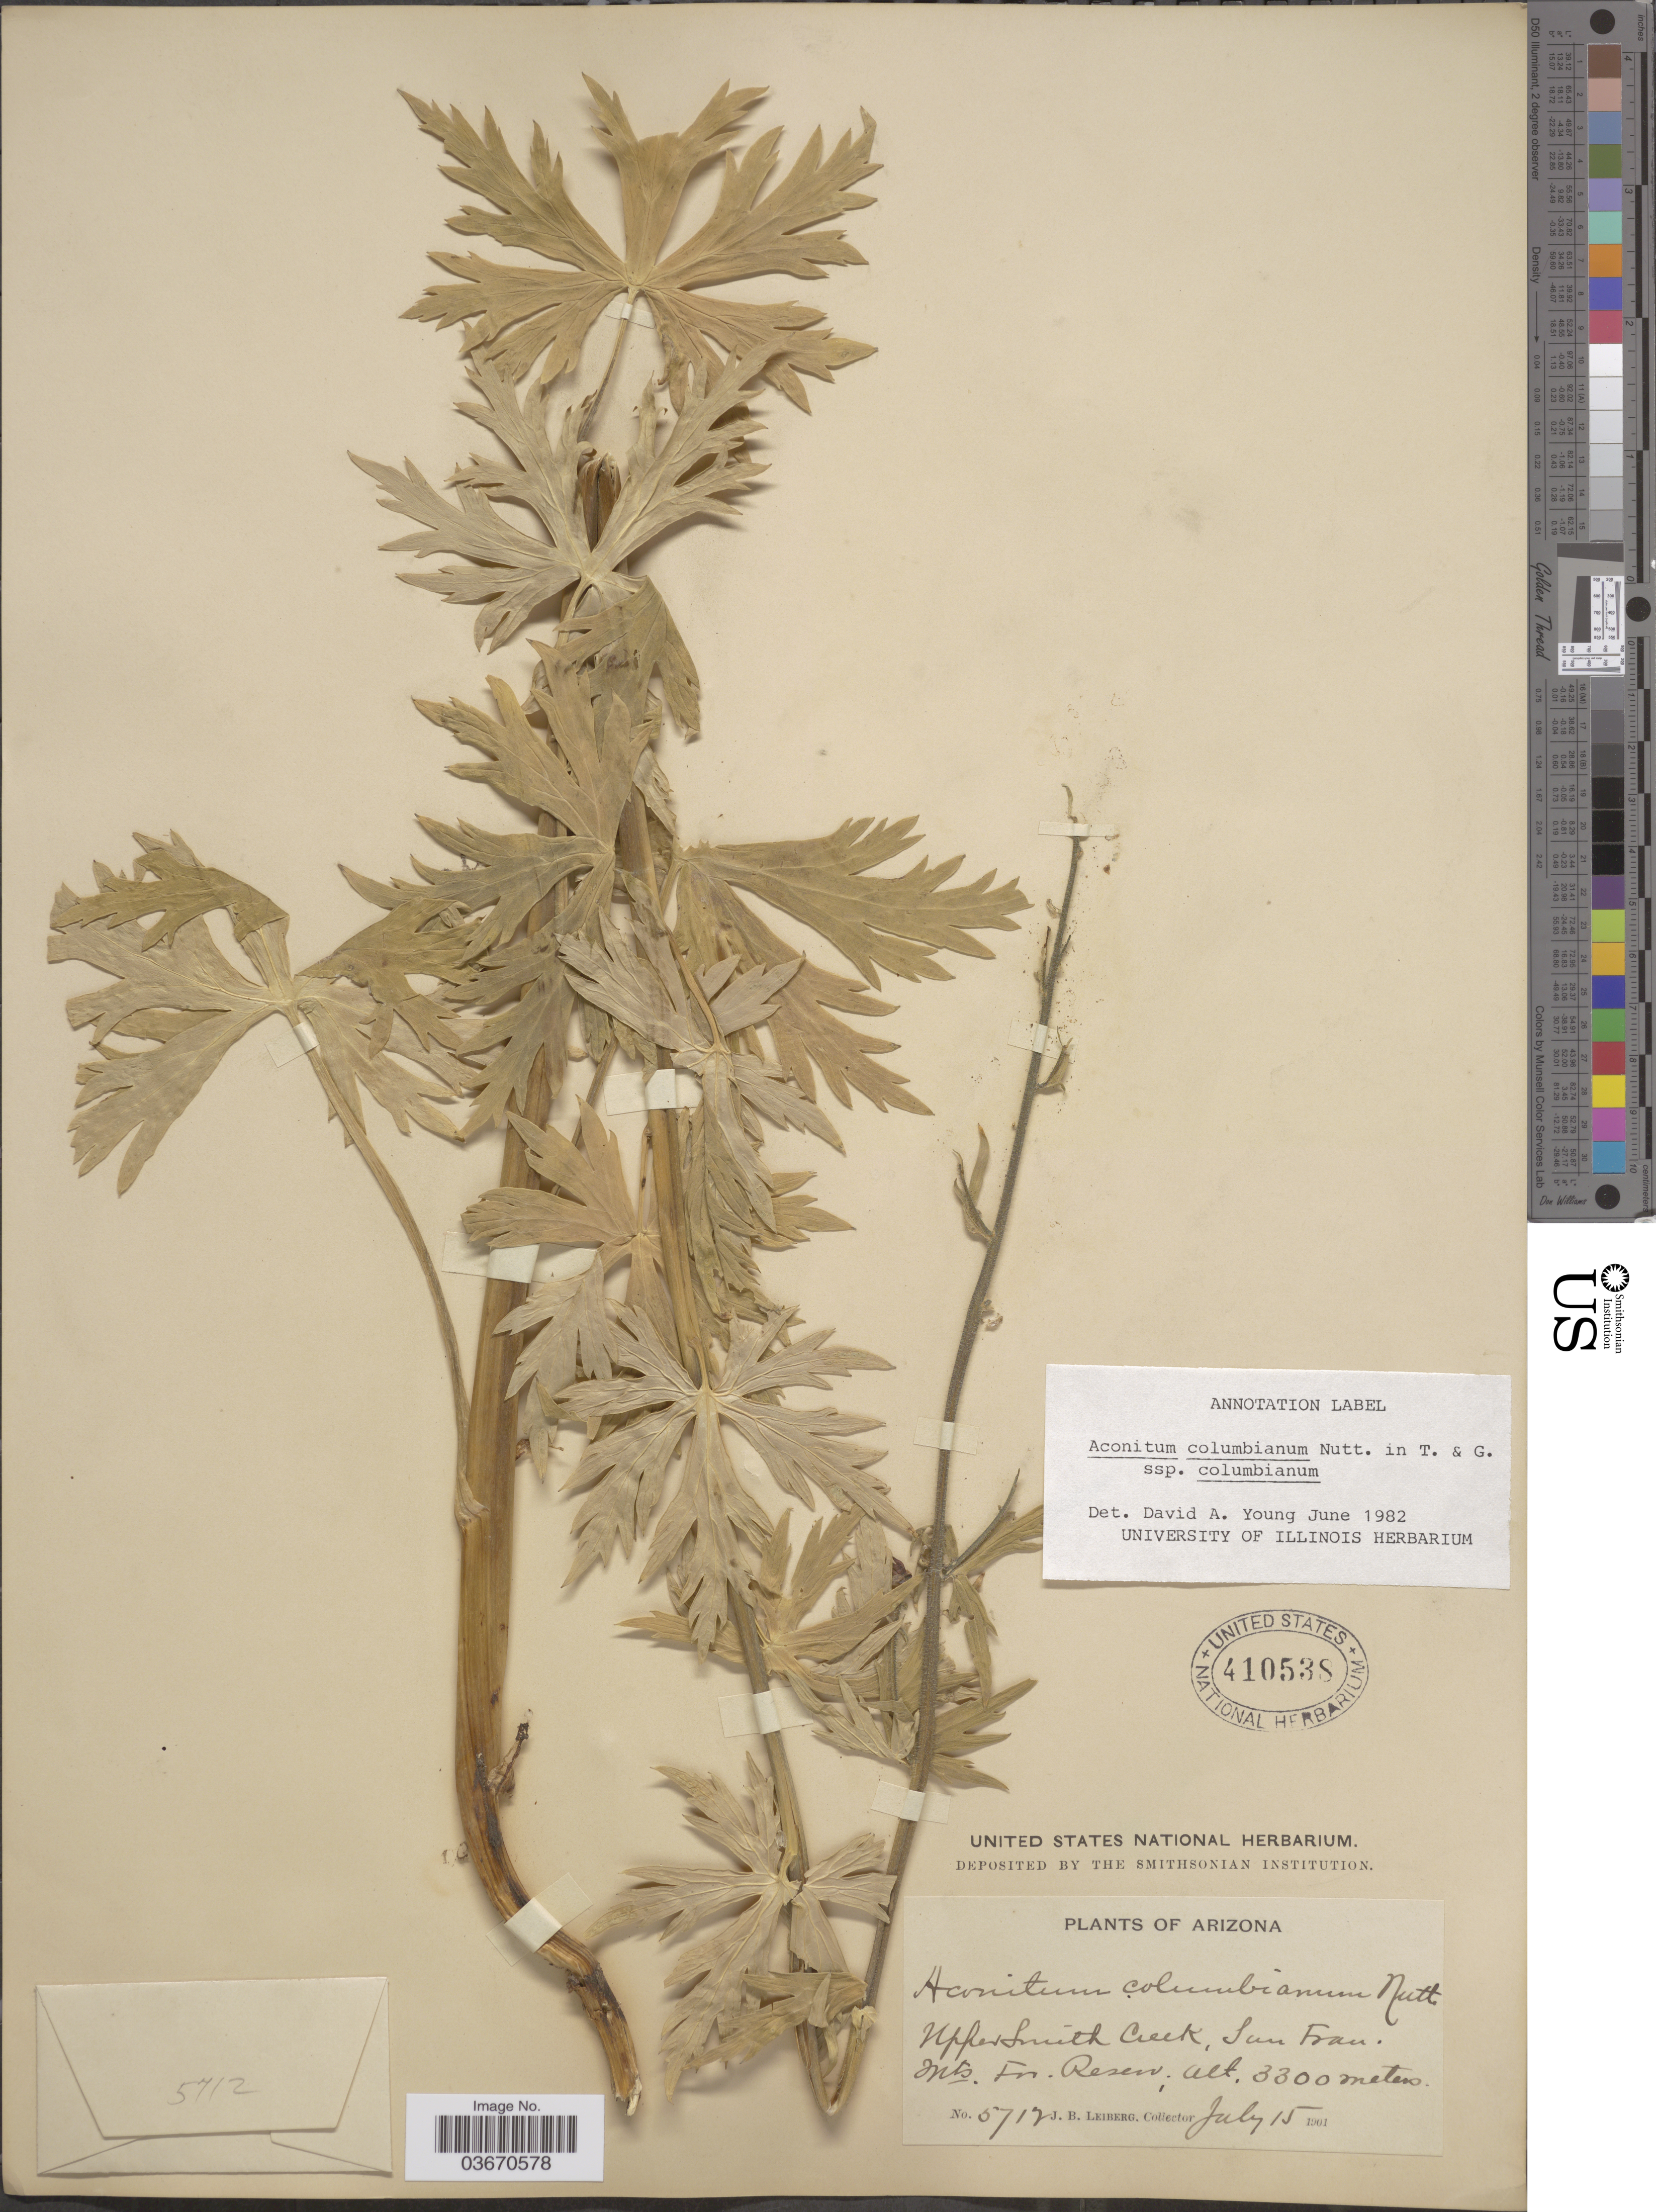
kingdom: Plantae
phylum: Tracheophyta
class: Magnoliopsida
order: Ranunculales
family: Ranunculaceae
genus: Aconitum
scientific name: Aconitum columbianum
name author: Nutt.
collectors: J. B. Leiberg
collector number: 5712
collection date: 1901-07-15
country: United States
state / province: Arizona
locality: Upper Smith Creek, San Fran. Mts. For. Reserv.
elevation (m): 3300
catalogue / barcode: US 410538